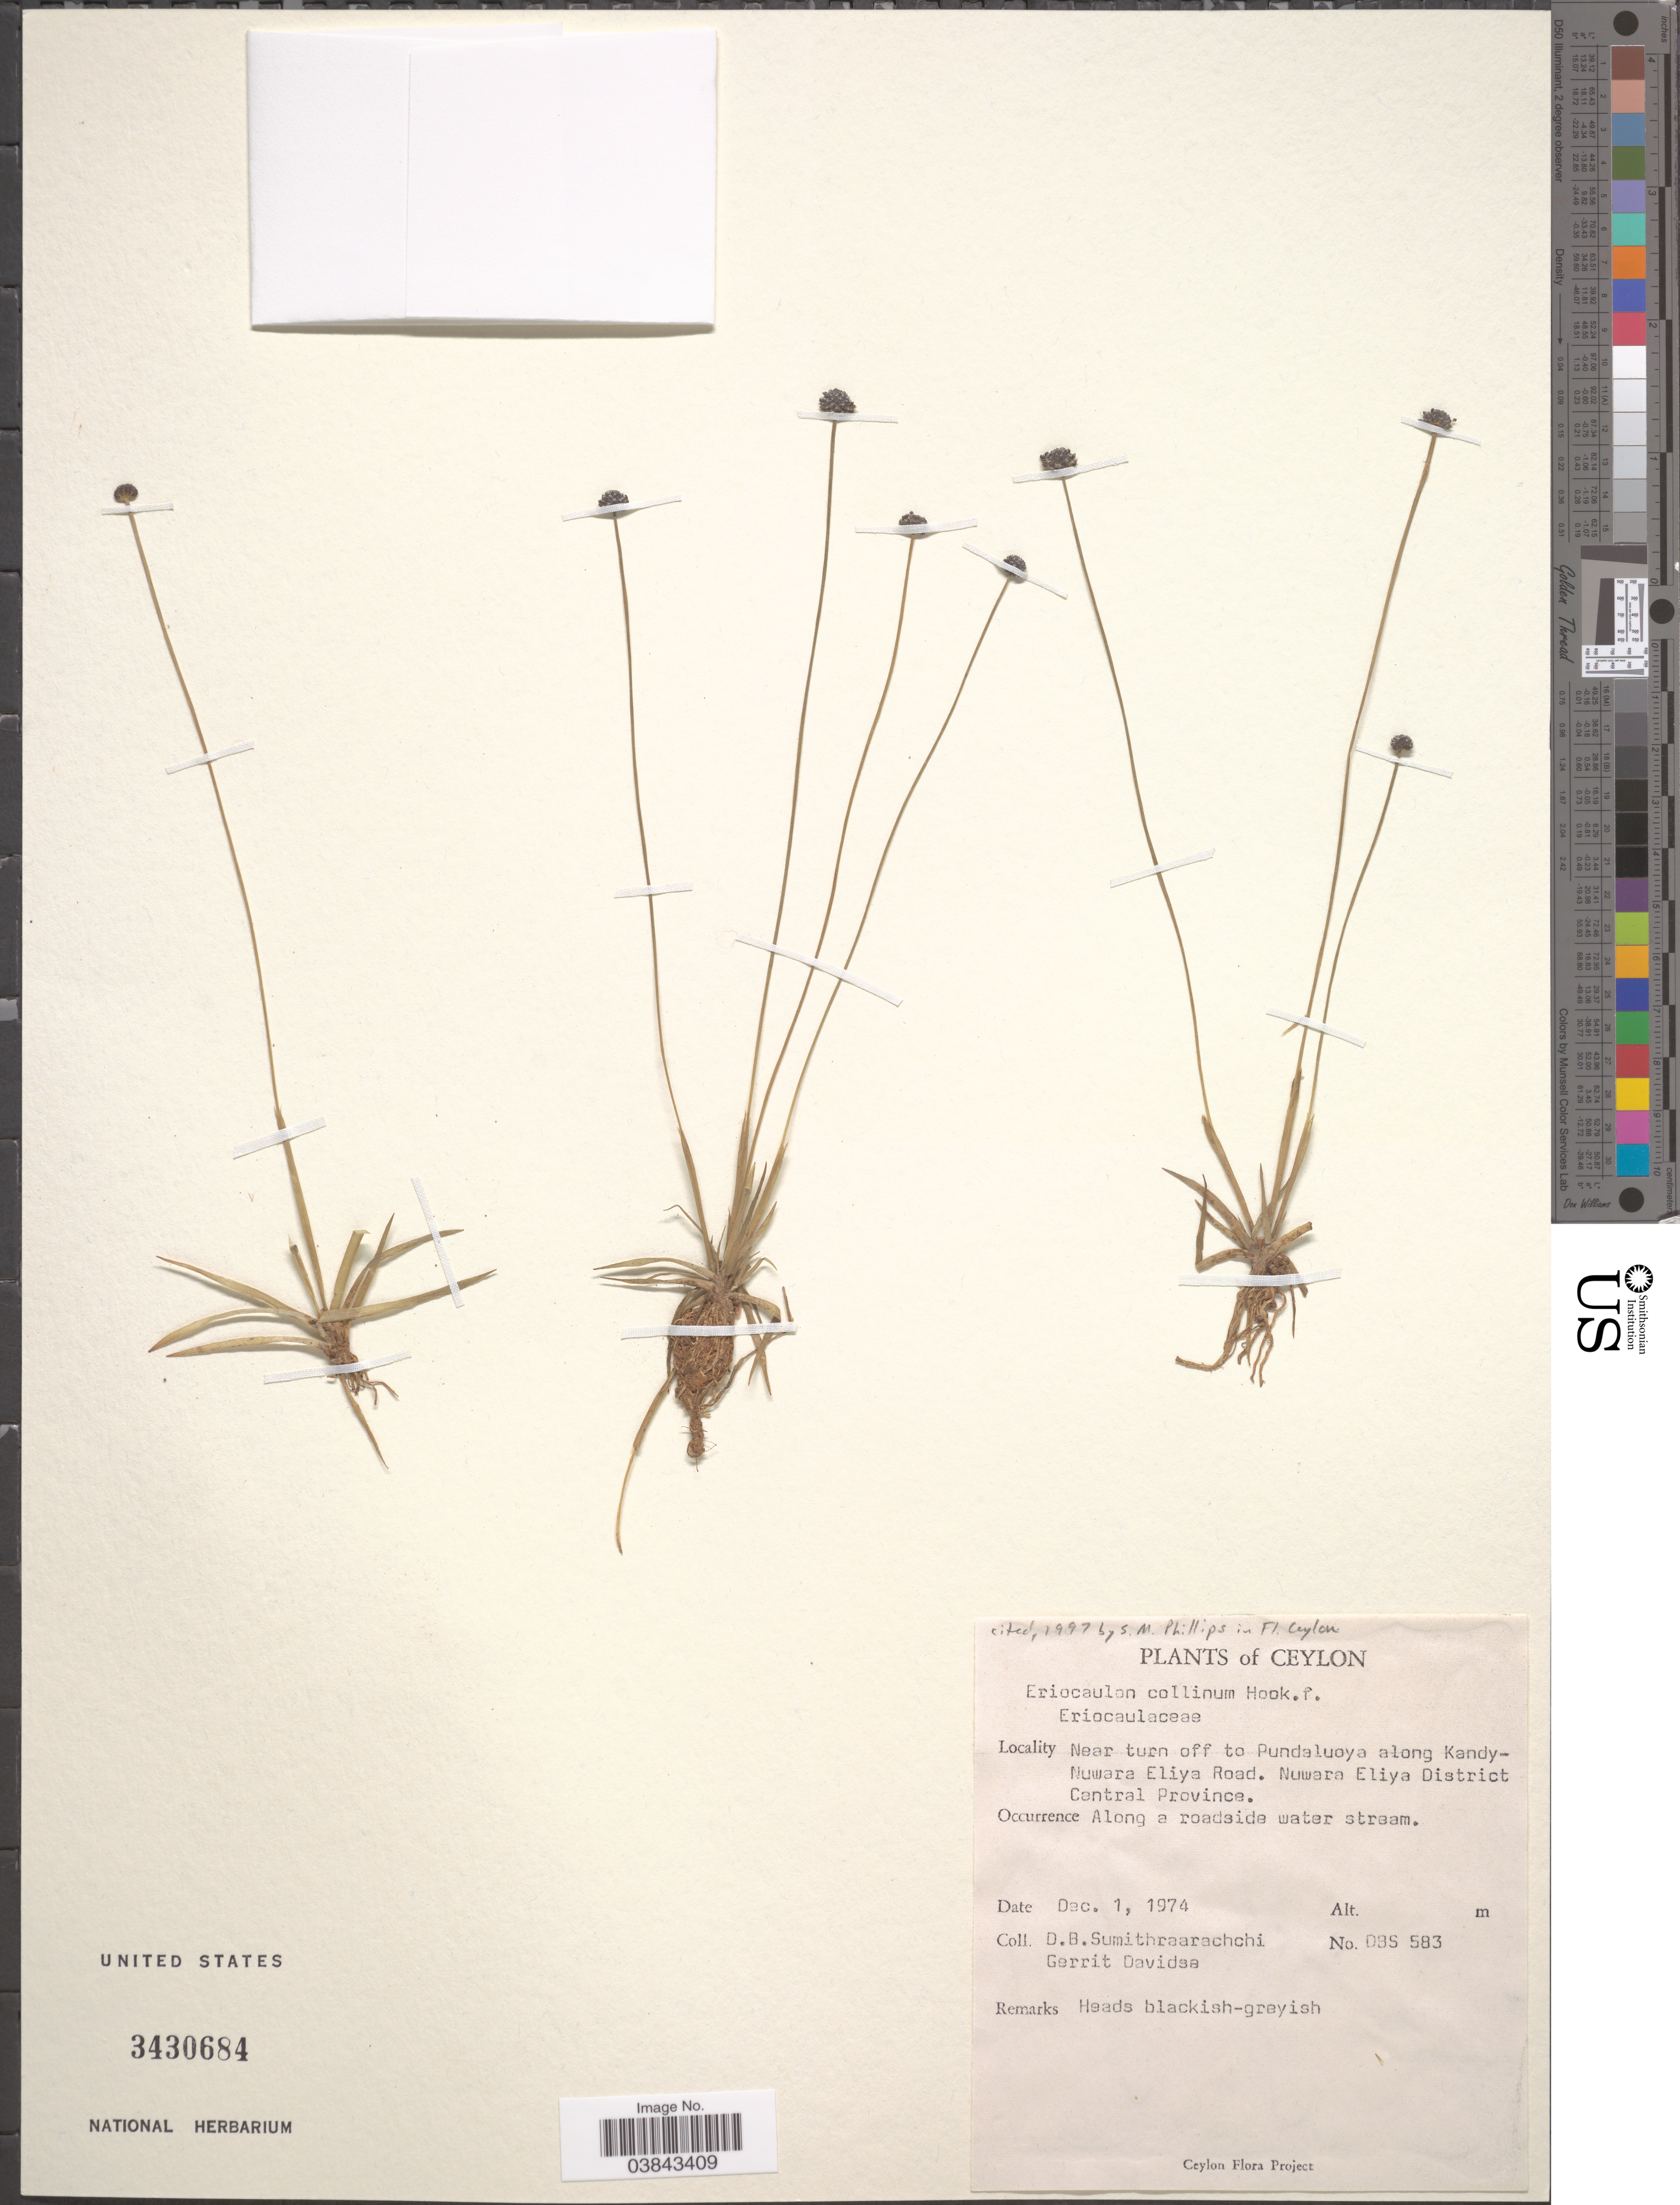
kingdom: Plantae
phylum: Tracheophyta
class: Liliopsida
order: Poales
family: Eriocaulaceae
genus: Eriocaulon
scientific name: Eriocaulon collinum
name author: Hook. f.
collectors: D. B. Sumithraarachchi & G. Davidse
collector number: DBS 583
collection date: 1974-12-01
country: Sri Lanka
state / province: Central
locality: Ceylon. Near turn off to Pundaluoya along Kandy-Nuwara Eliya Road. Nuwara Eliya District Central Province.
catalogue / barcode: US 3430684